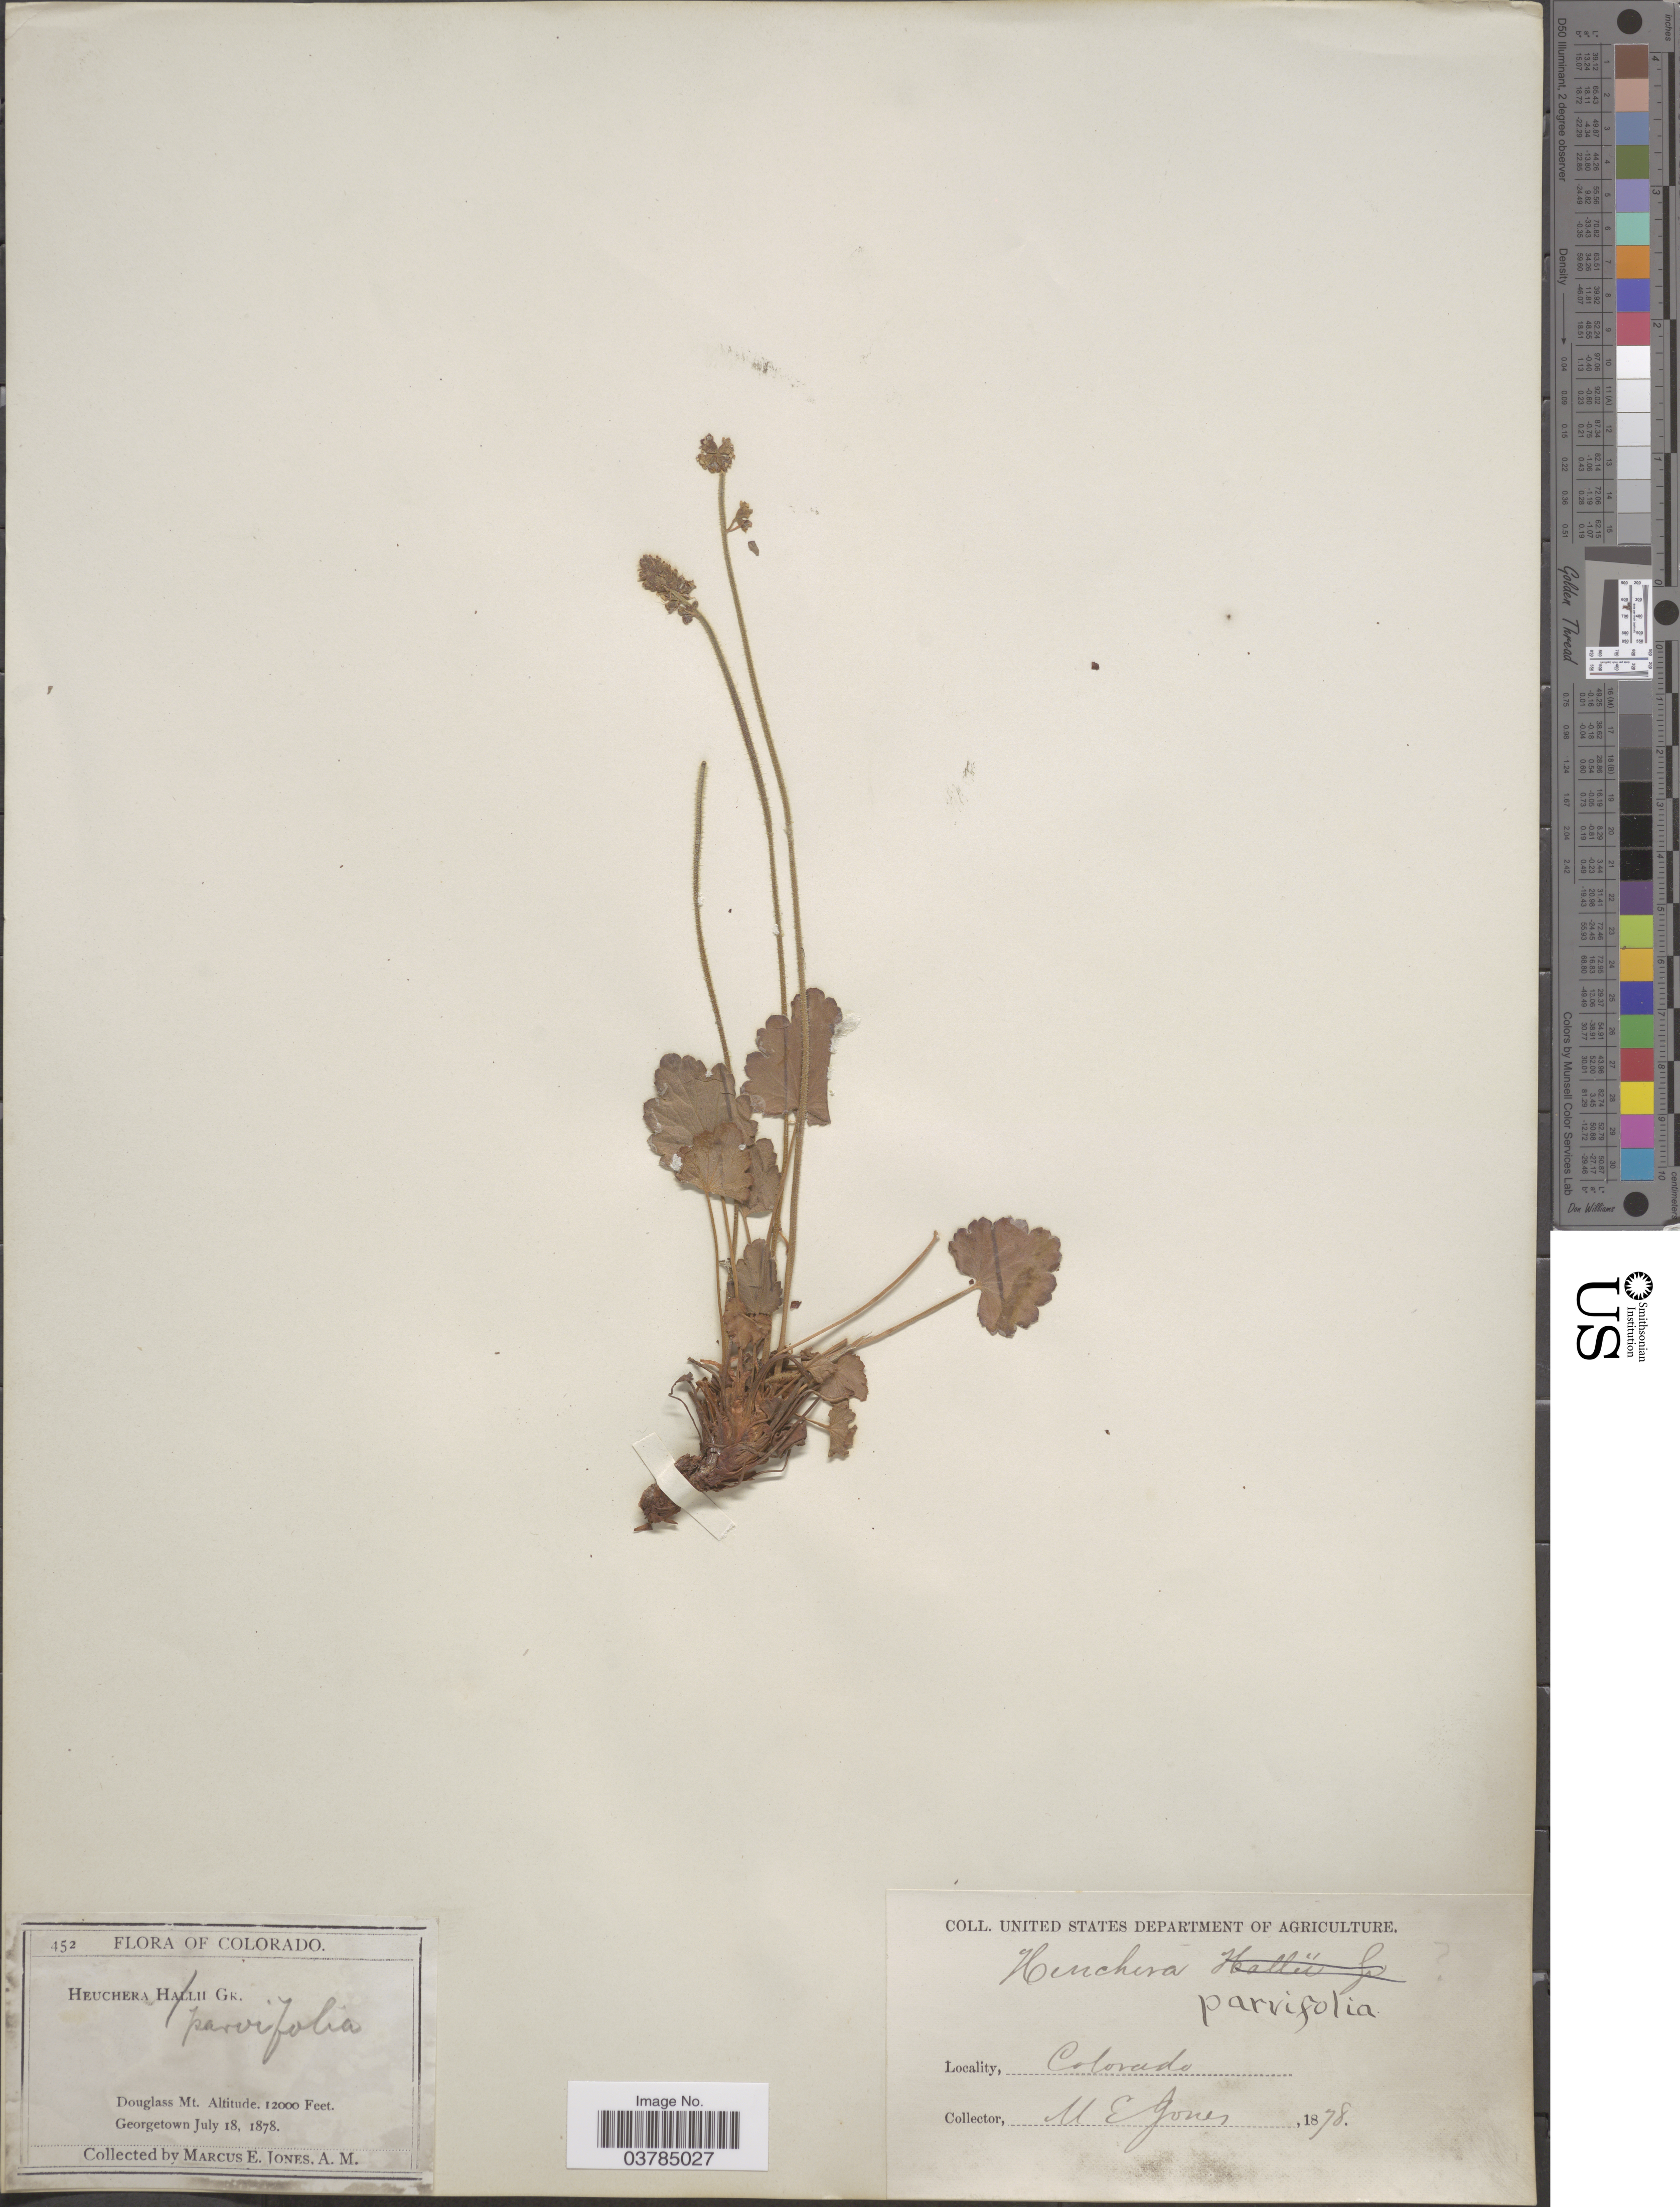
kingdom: Plantae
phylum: Tracheophyta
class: Magnoliopsida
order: Saxifragales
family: Saxifragaceae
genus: Heuchera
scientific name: Heuchera parvifolia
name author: Nutt.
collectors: M. E. Jones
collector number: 452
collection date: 1878-07-18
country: United States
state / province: Colorado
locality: Douglass Mt. Georgetown.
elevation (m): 3658